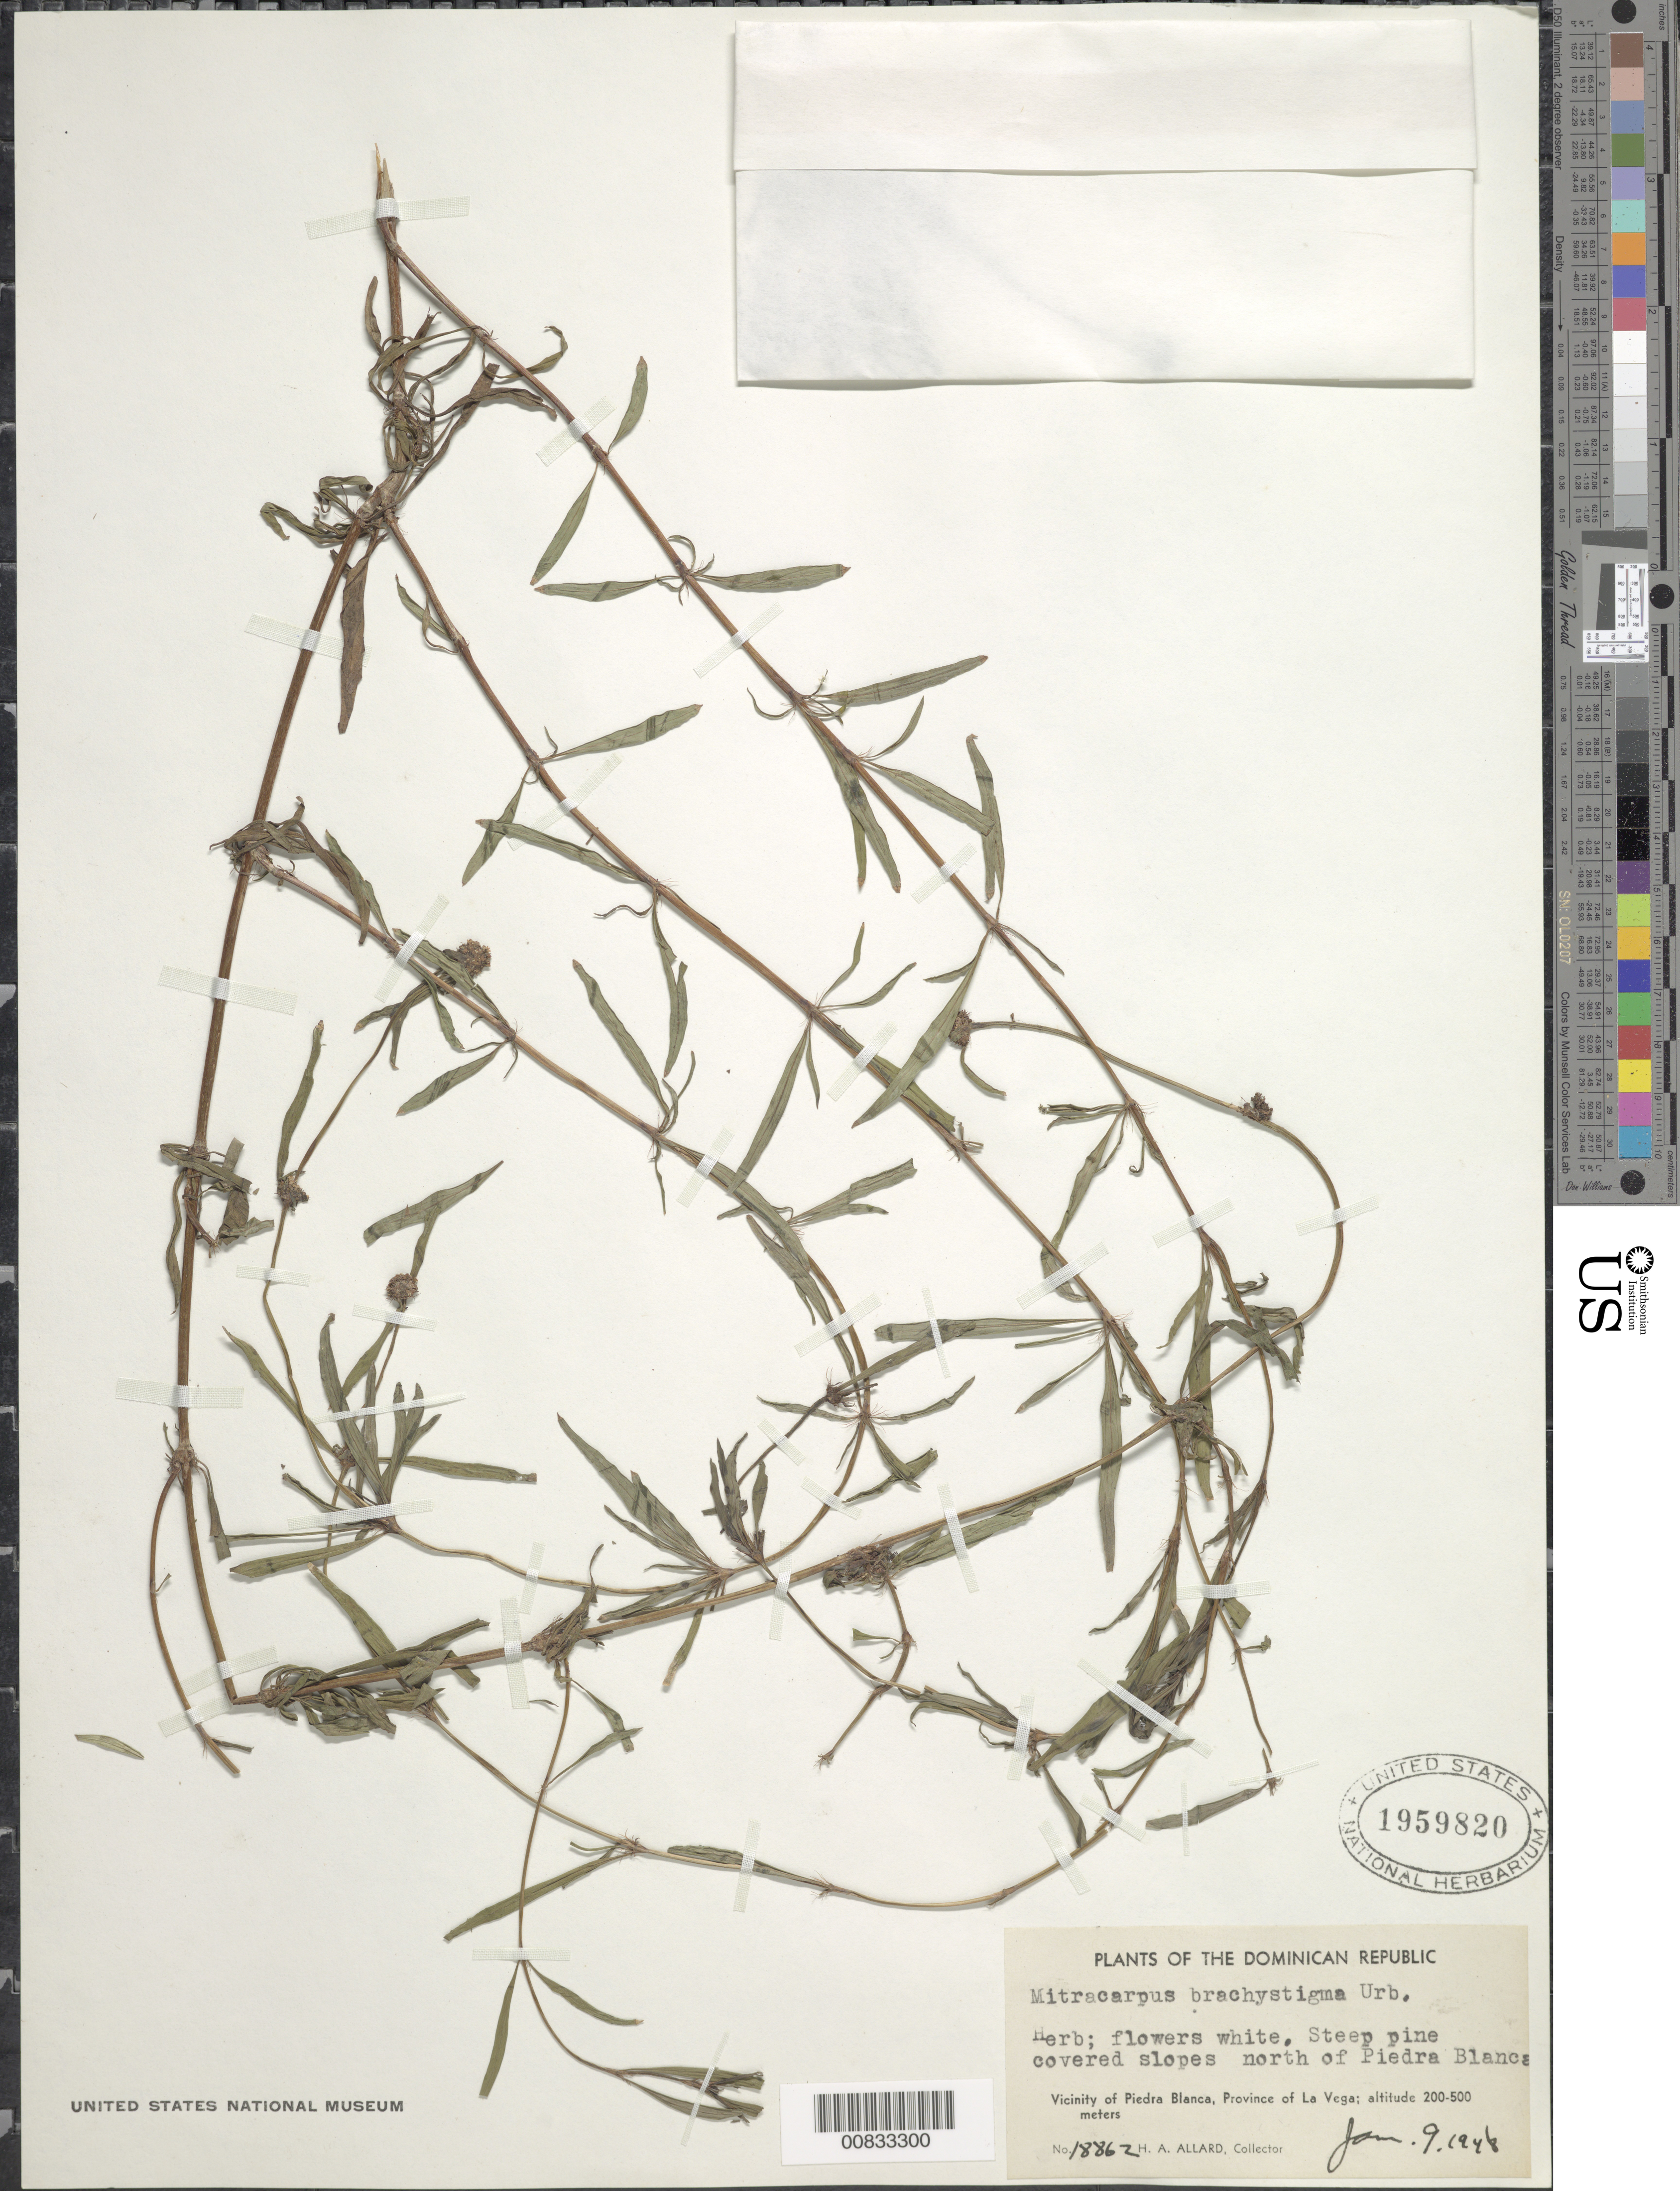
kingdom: Plantae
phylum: Tracheophyta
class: Magnoliopsida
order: Gentianales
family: Rubiaceae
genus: Mitracarpus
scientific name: Mitracarpus brachystigma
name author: Urb.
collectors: H. A. Allard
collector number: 18862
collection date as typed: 09 Jan 1948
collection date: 1948-01-09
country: Dominican Republic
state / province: La Vega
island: Hispaniola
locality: Vicinity of Piedra Blanca, N of town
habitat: Steep pine covered slopes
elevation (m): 200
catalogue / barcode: US 1959820